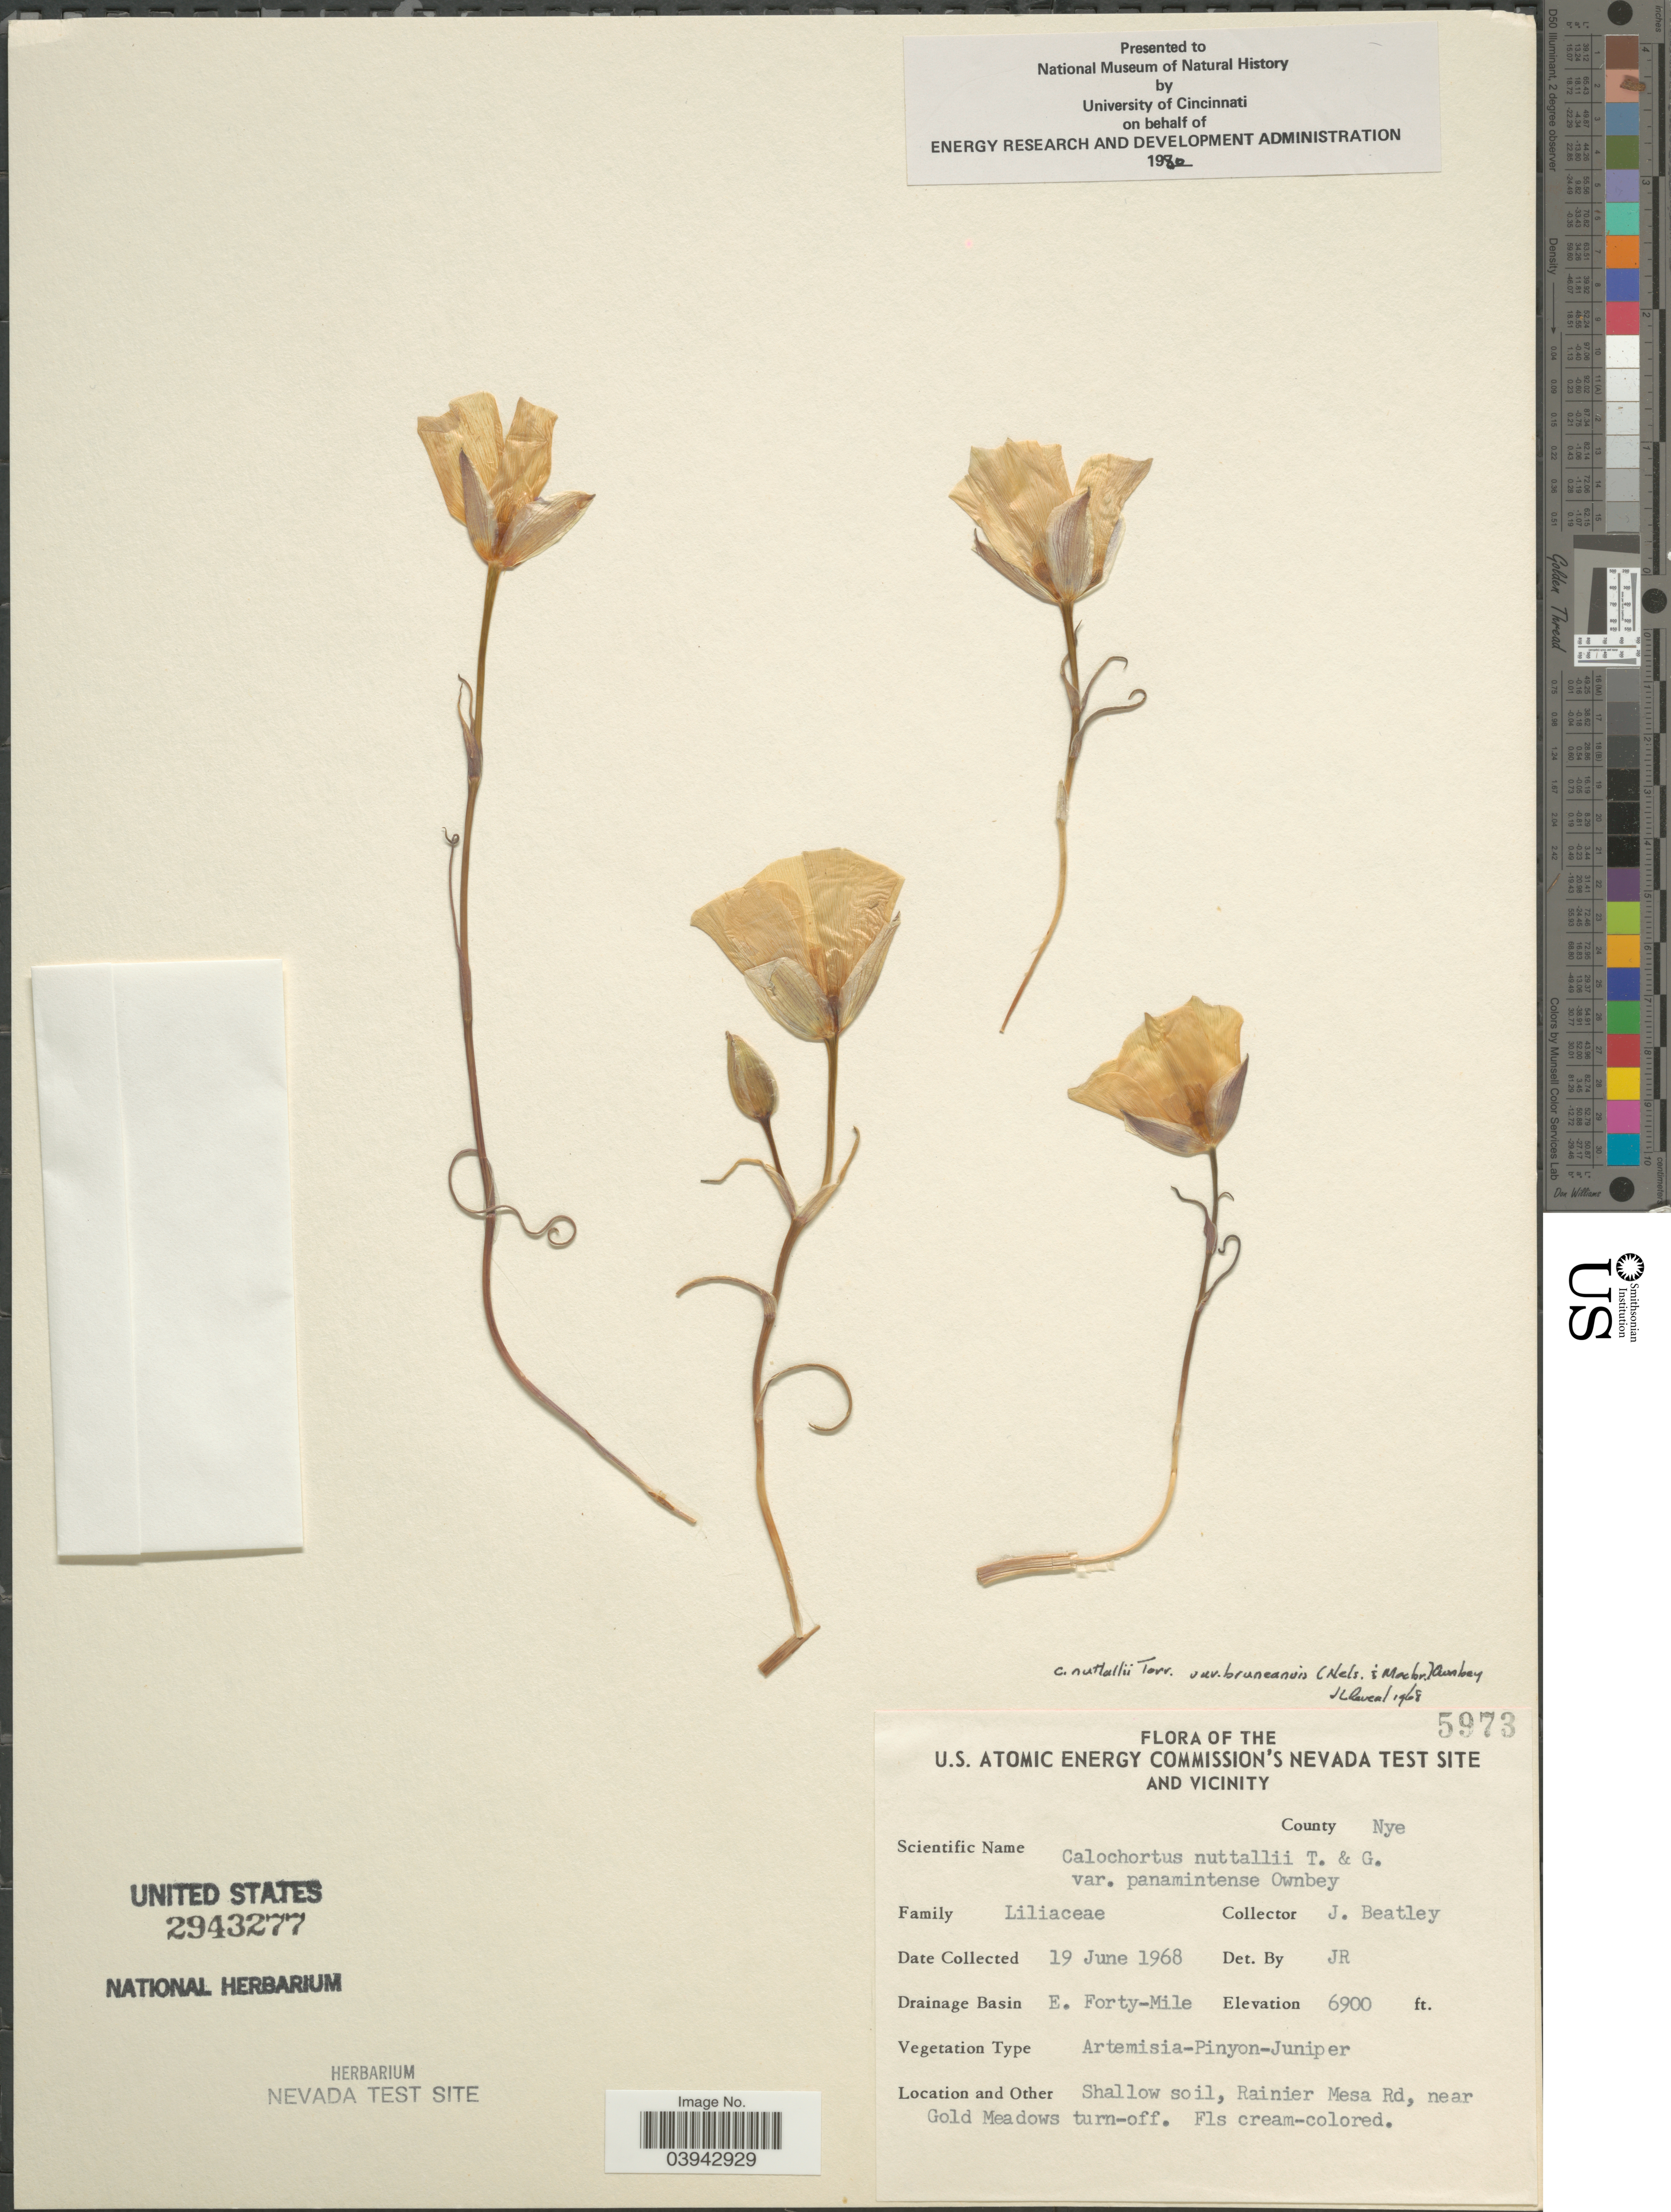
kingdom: Plantae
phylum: Tracheophyta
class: Liliopsida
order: Liliales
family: Liliaceae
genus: Calochortus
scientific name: Calochortus nuttallii var. bruneaunis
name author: (A. Nelson & J.F. Macbr.) Ownbey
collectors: J. C. Beatley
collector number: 5973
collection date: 1968-06-19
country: United States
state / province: Nevada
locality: The U.S. Atomic Energy Commission's Nevada Test Site and vicinity. County Nye. Rainier Mesa Rd, near Gold Meadows.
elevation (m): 2103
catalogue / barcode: US 2943277